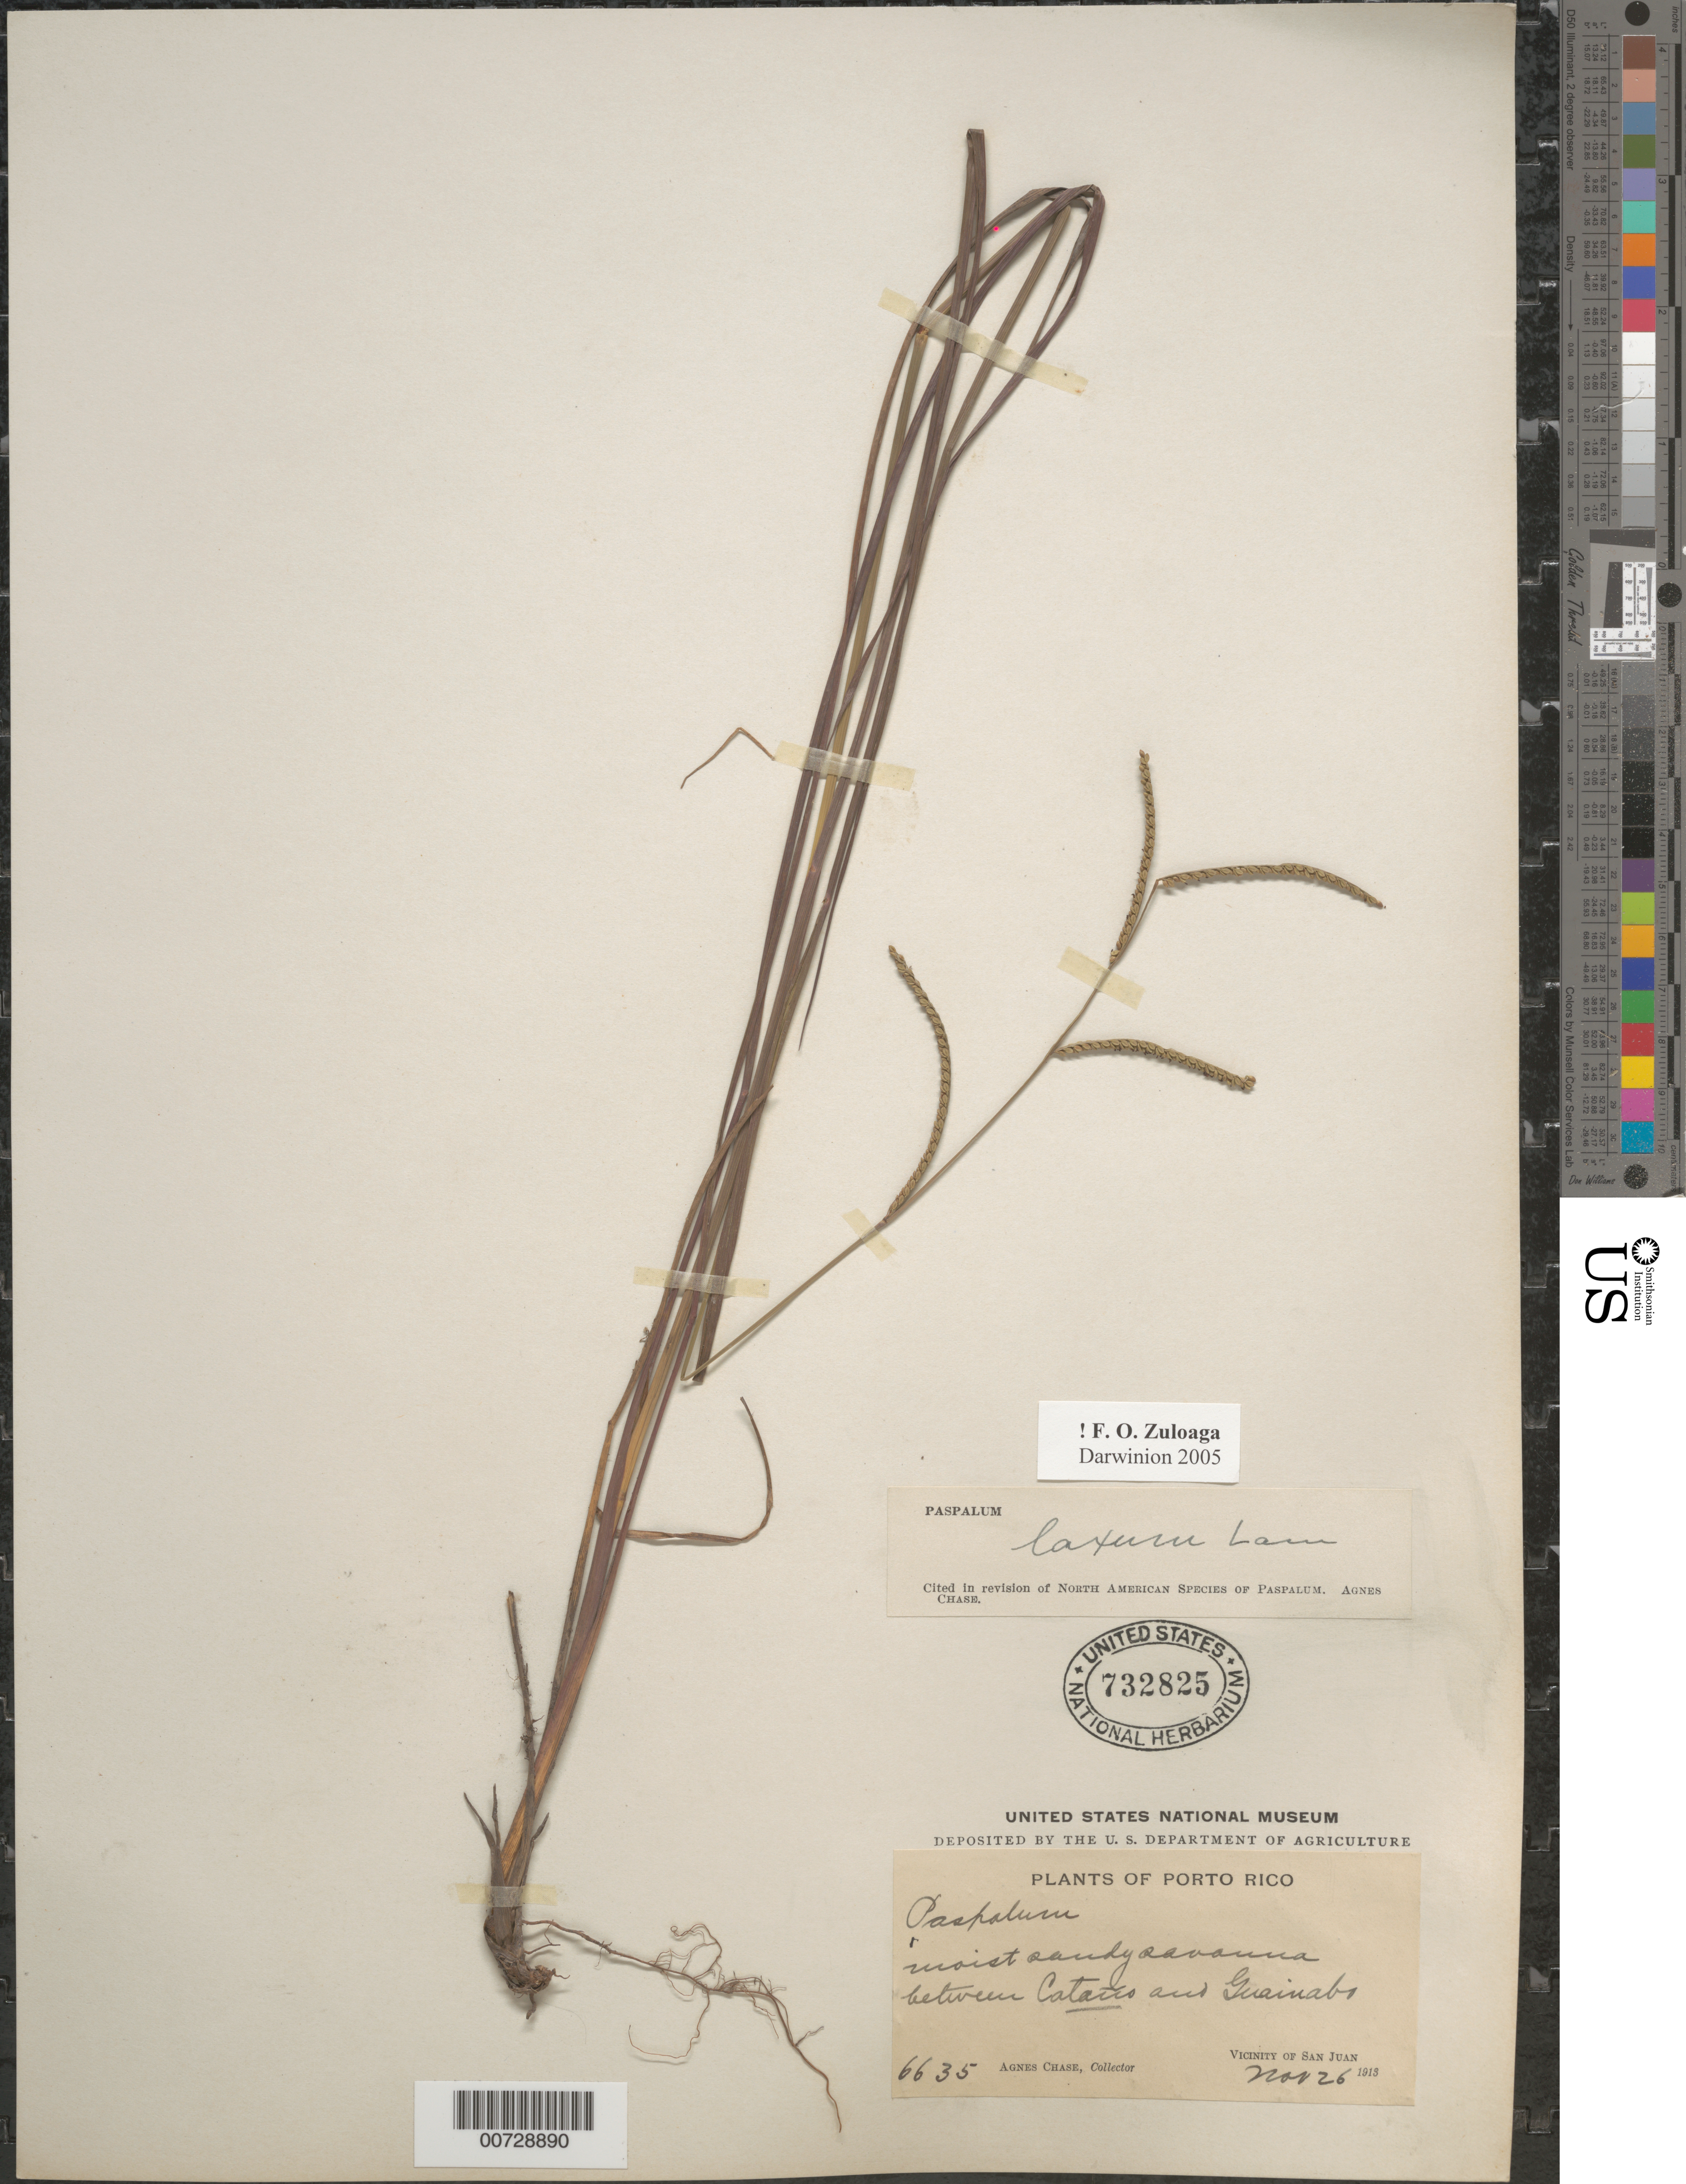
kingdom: Plantae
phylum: Tracheophyta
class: Liliopsida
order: Poales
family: Poaceae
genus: Paspalum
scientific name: Paspalum laxum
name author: Lam.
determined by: Chase, [M.] Agnes, (US)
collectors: A. Chase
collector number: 6635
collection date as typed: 26 Nov 1913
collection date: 1913-11-26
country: Puerto Rico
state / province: Cataño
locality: Cataño and Guainabo, btw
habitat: Moist sandy savanna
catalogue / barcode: US 732825